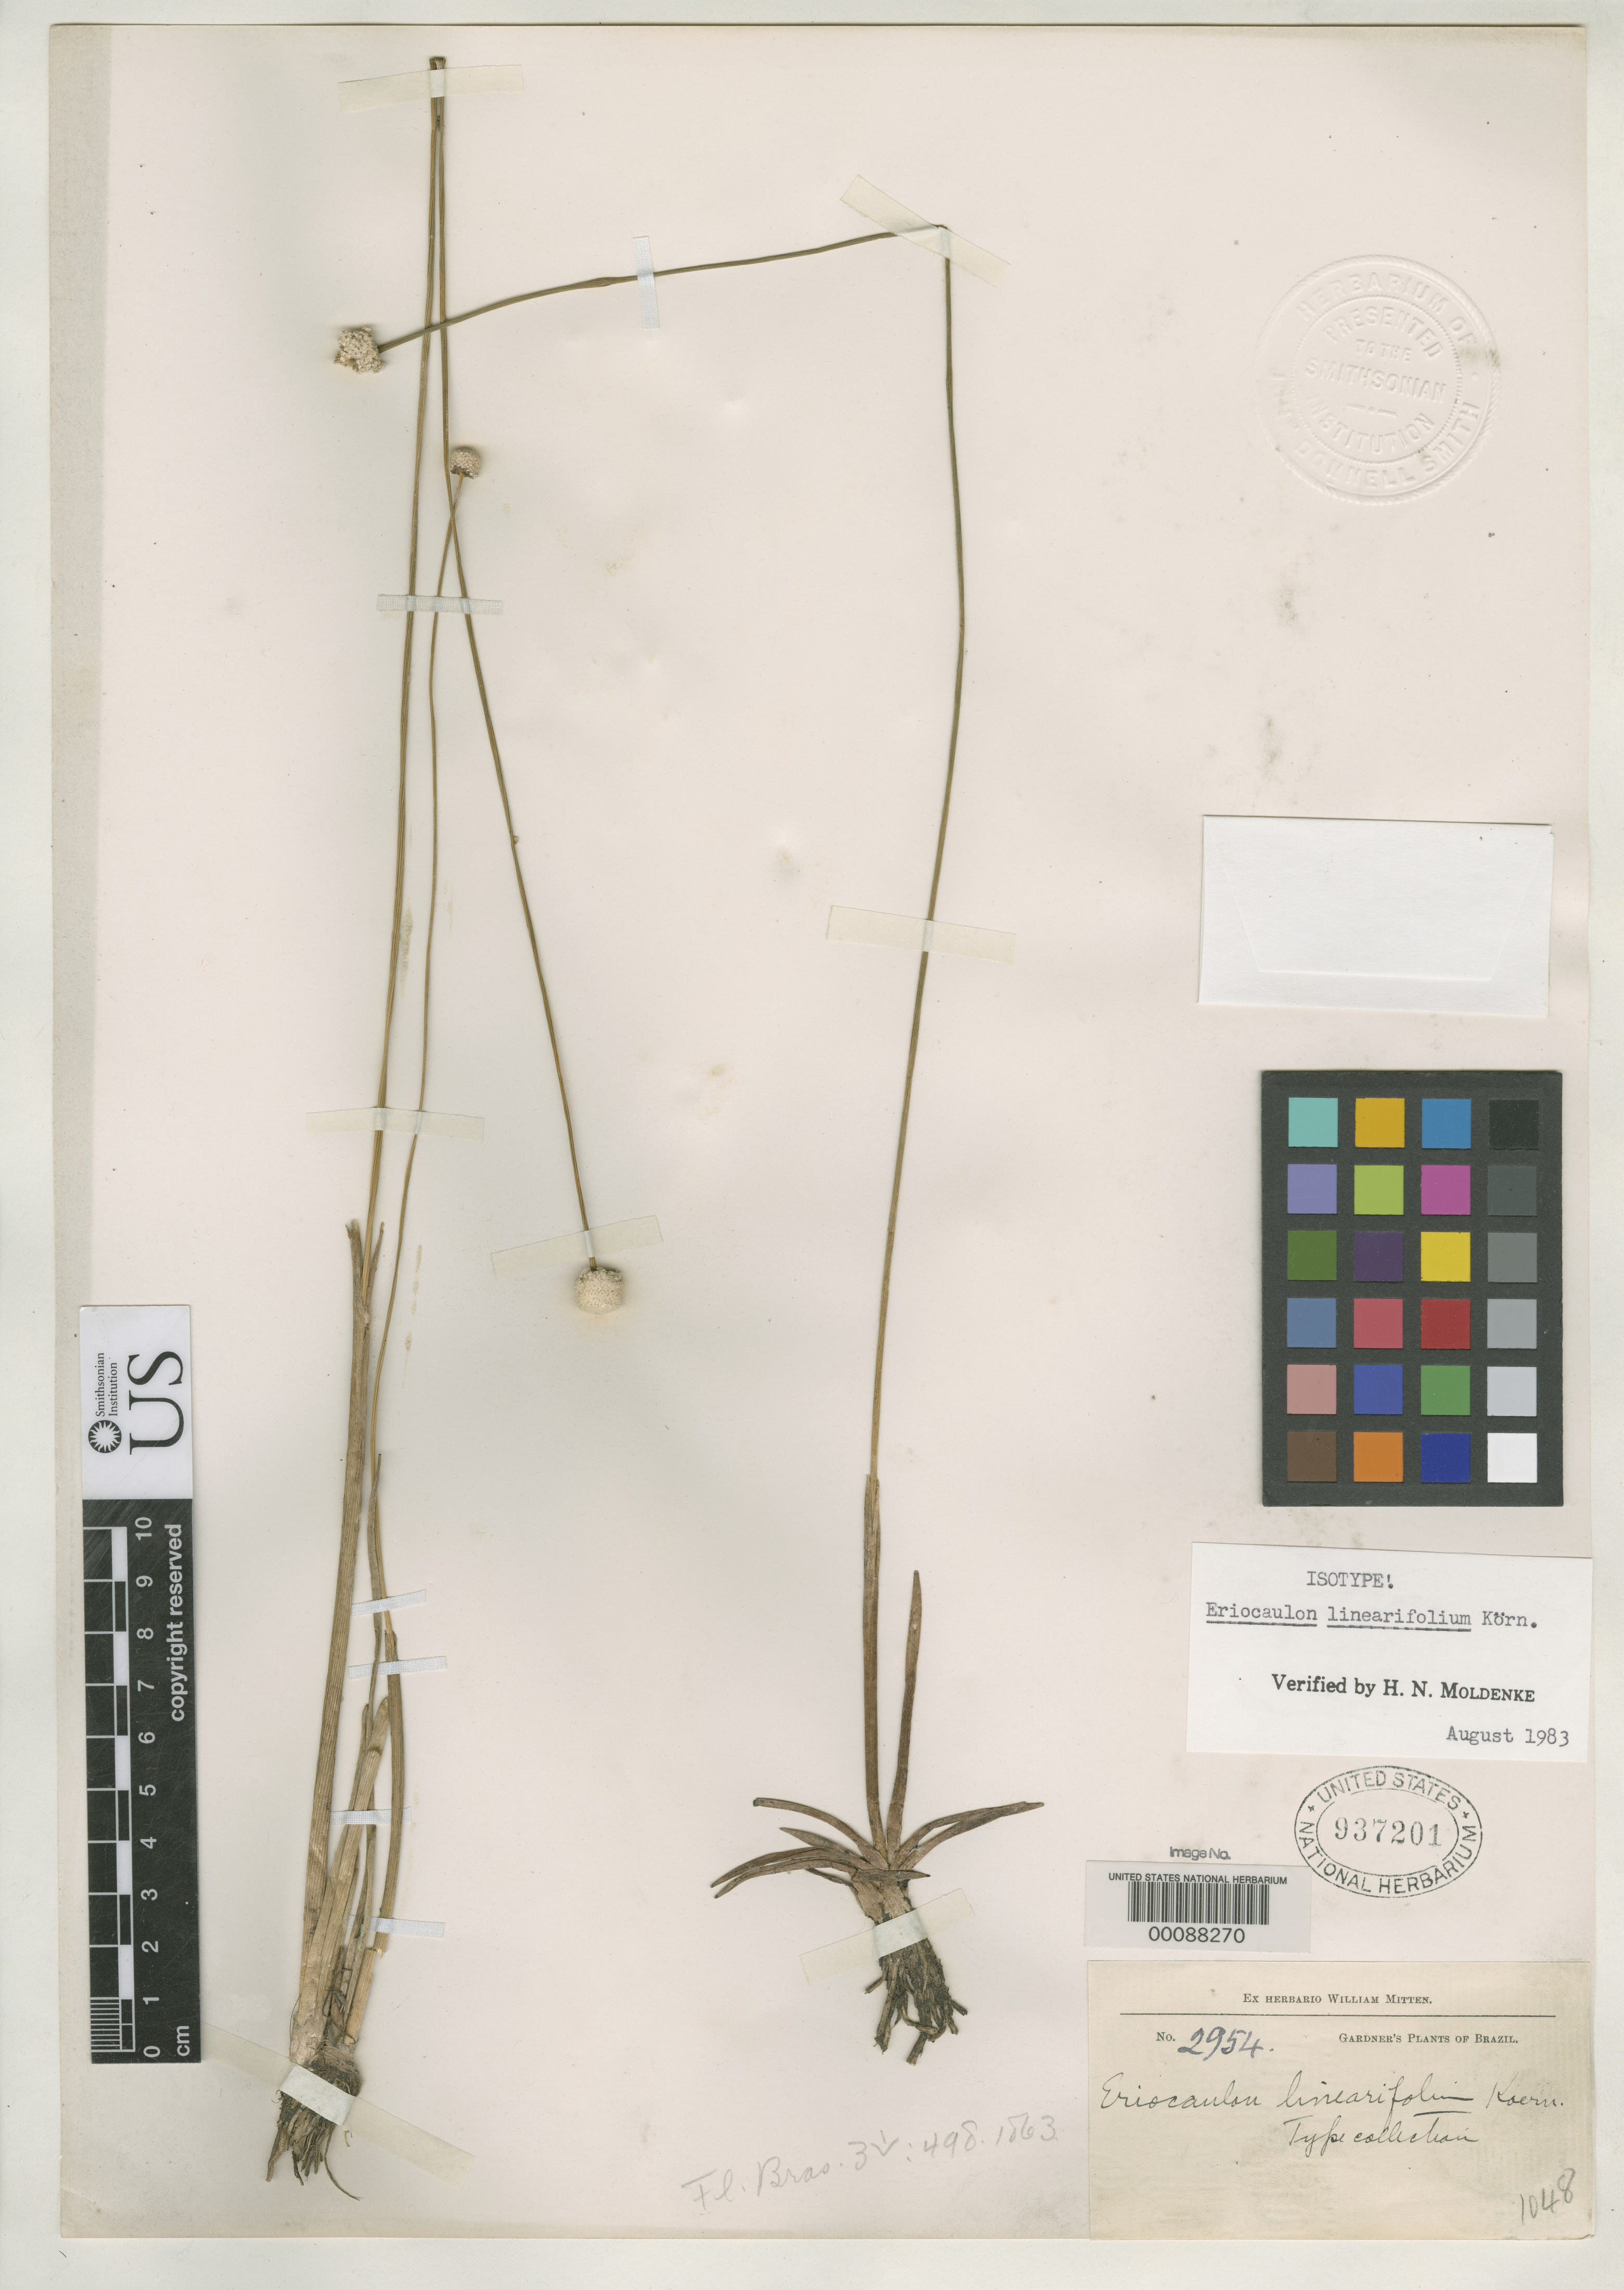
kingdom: Plantae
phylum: Tracheophyta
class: Liliopsida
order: Poales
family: Eriocaulaceae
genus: Eriocaulon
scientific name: Eriocaulon linearifolium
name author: Körn. in Mart.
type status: Isotype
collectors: G. Gardner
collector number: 2954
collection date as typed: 1840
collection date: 1840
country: Brazil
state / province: Piauí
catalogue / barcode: US 937201